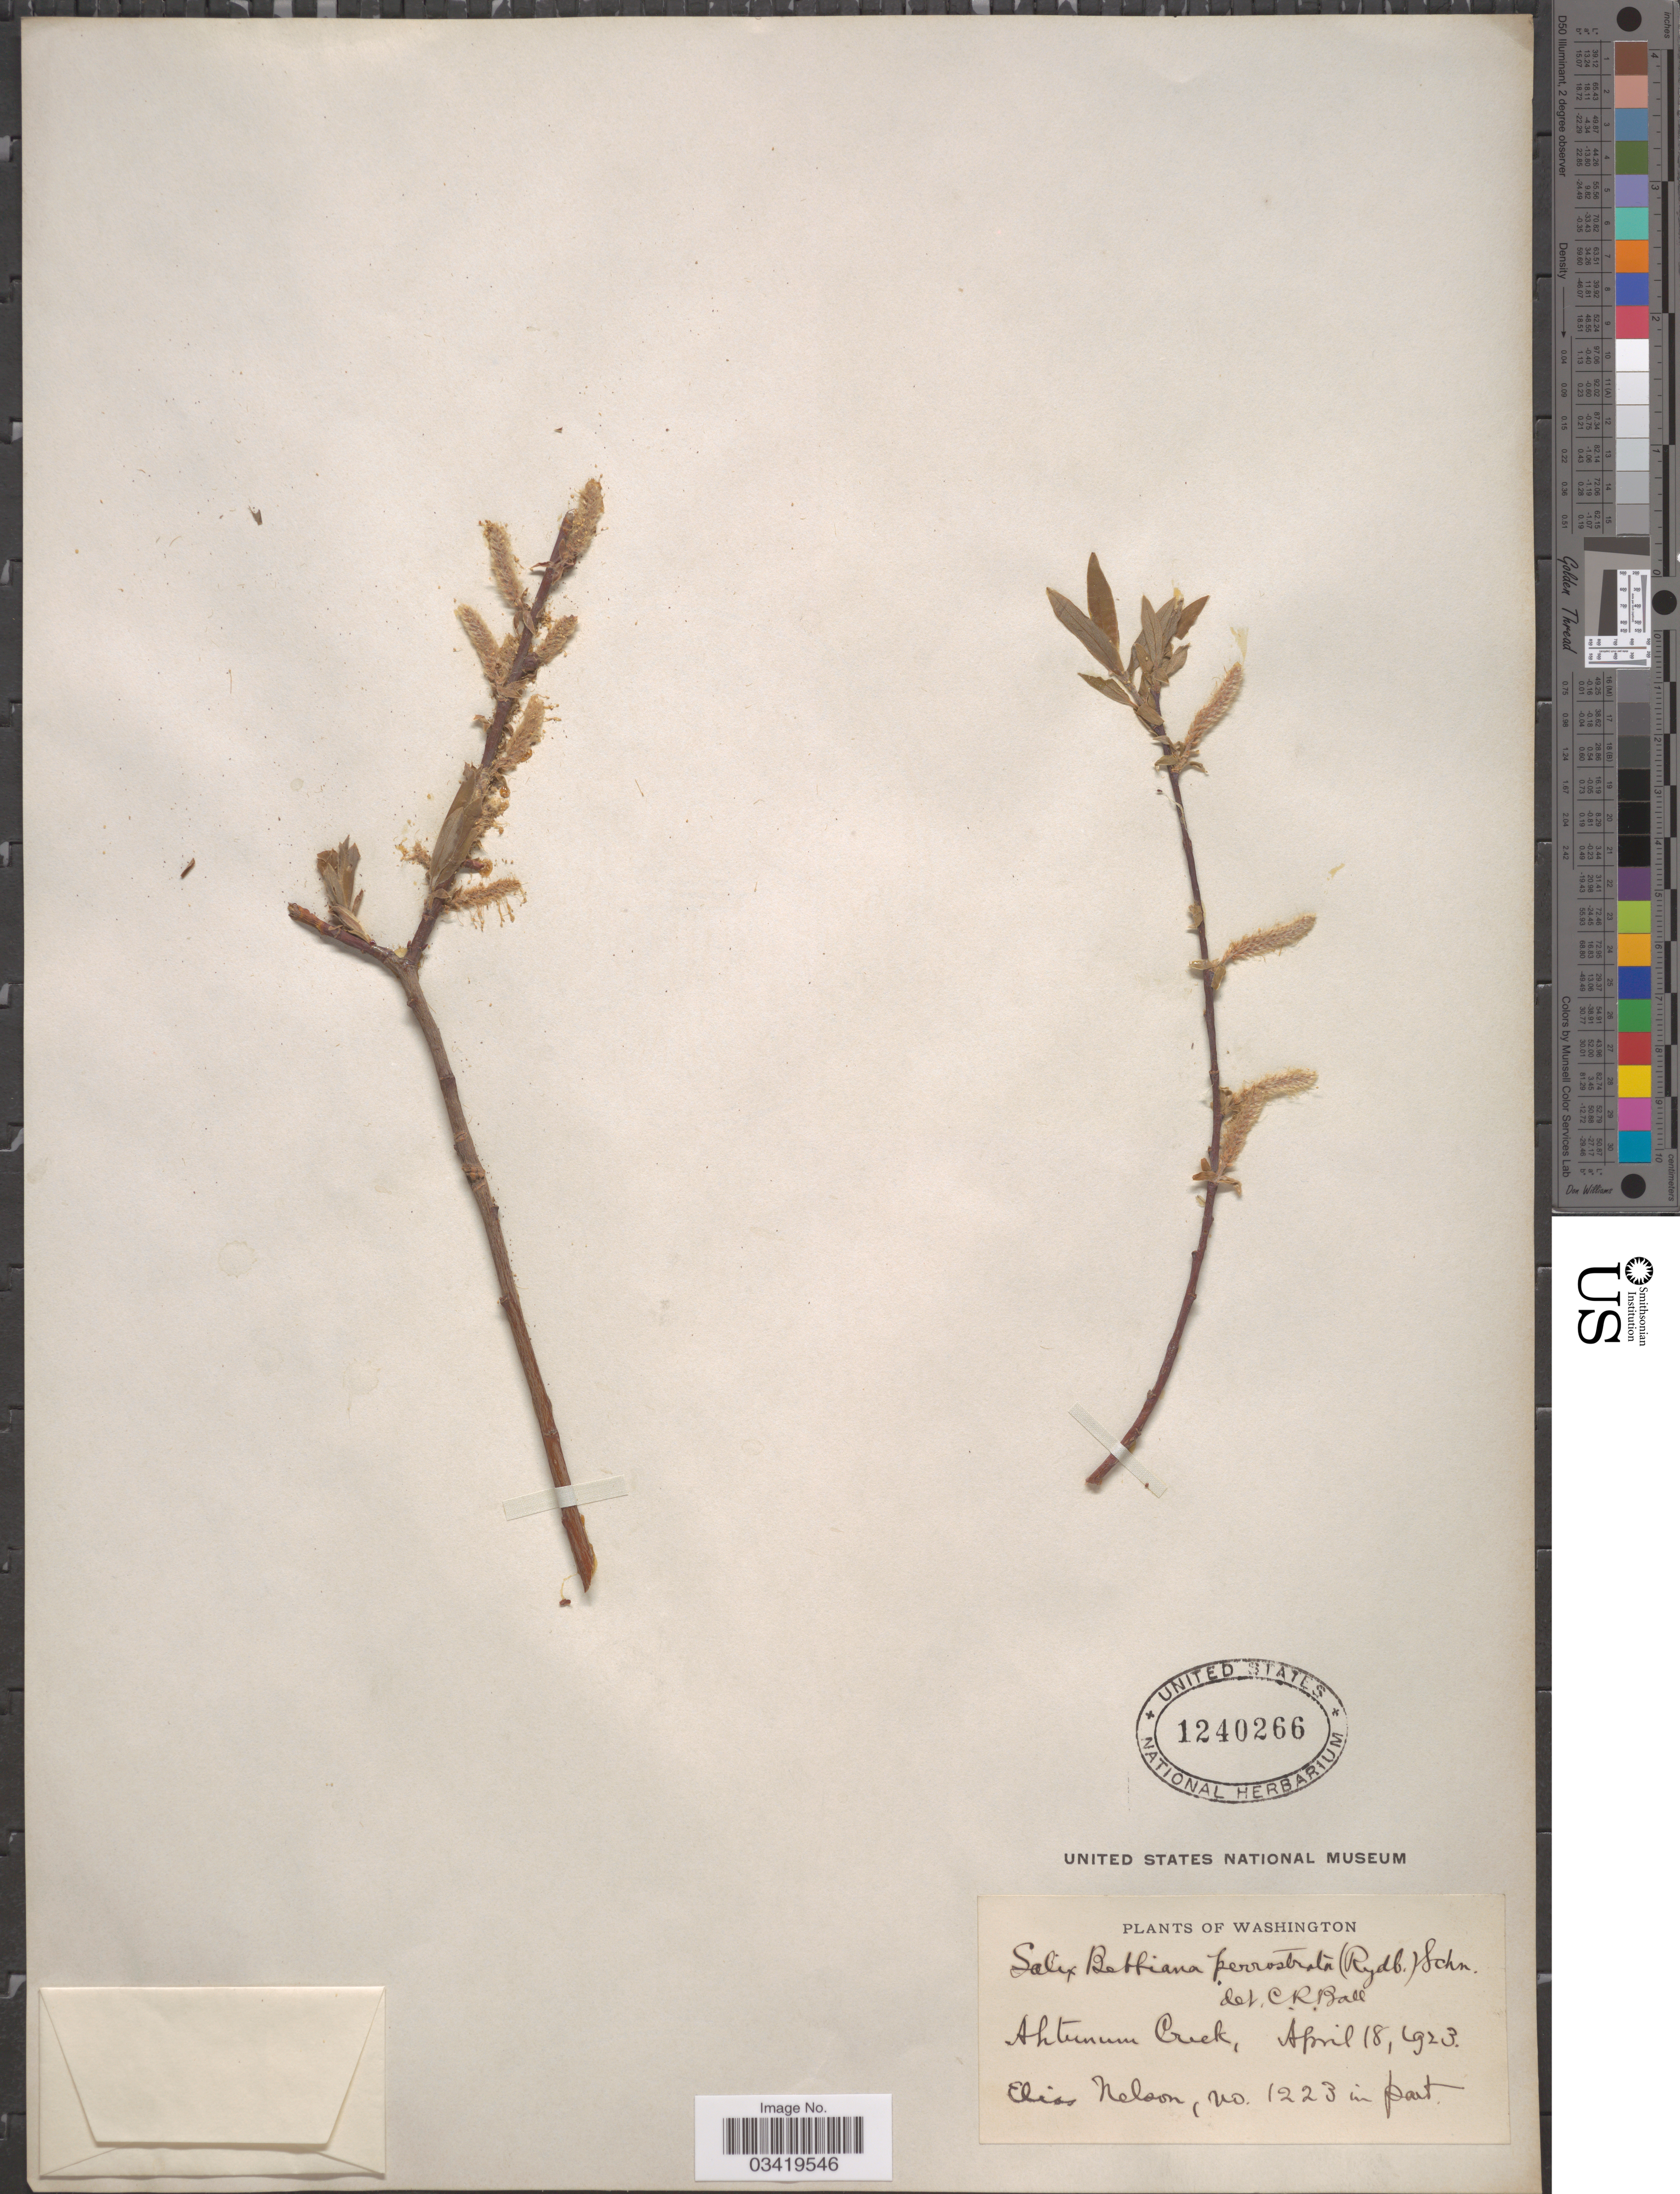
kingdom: Plantae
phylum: Tracheophyta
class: Magnoliopsida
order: Malpighiales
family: Salicaceae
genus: Salix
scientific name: Salix bebbiana var. perrostrata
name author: Sarg.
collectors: E. Nelson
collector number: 1223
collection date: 1923-04-18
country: United States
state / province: Washington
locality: Ahtanum Creek.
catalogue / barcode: US 1240266